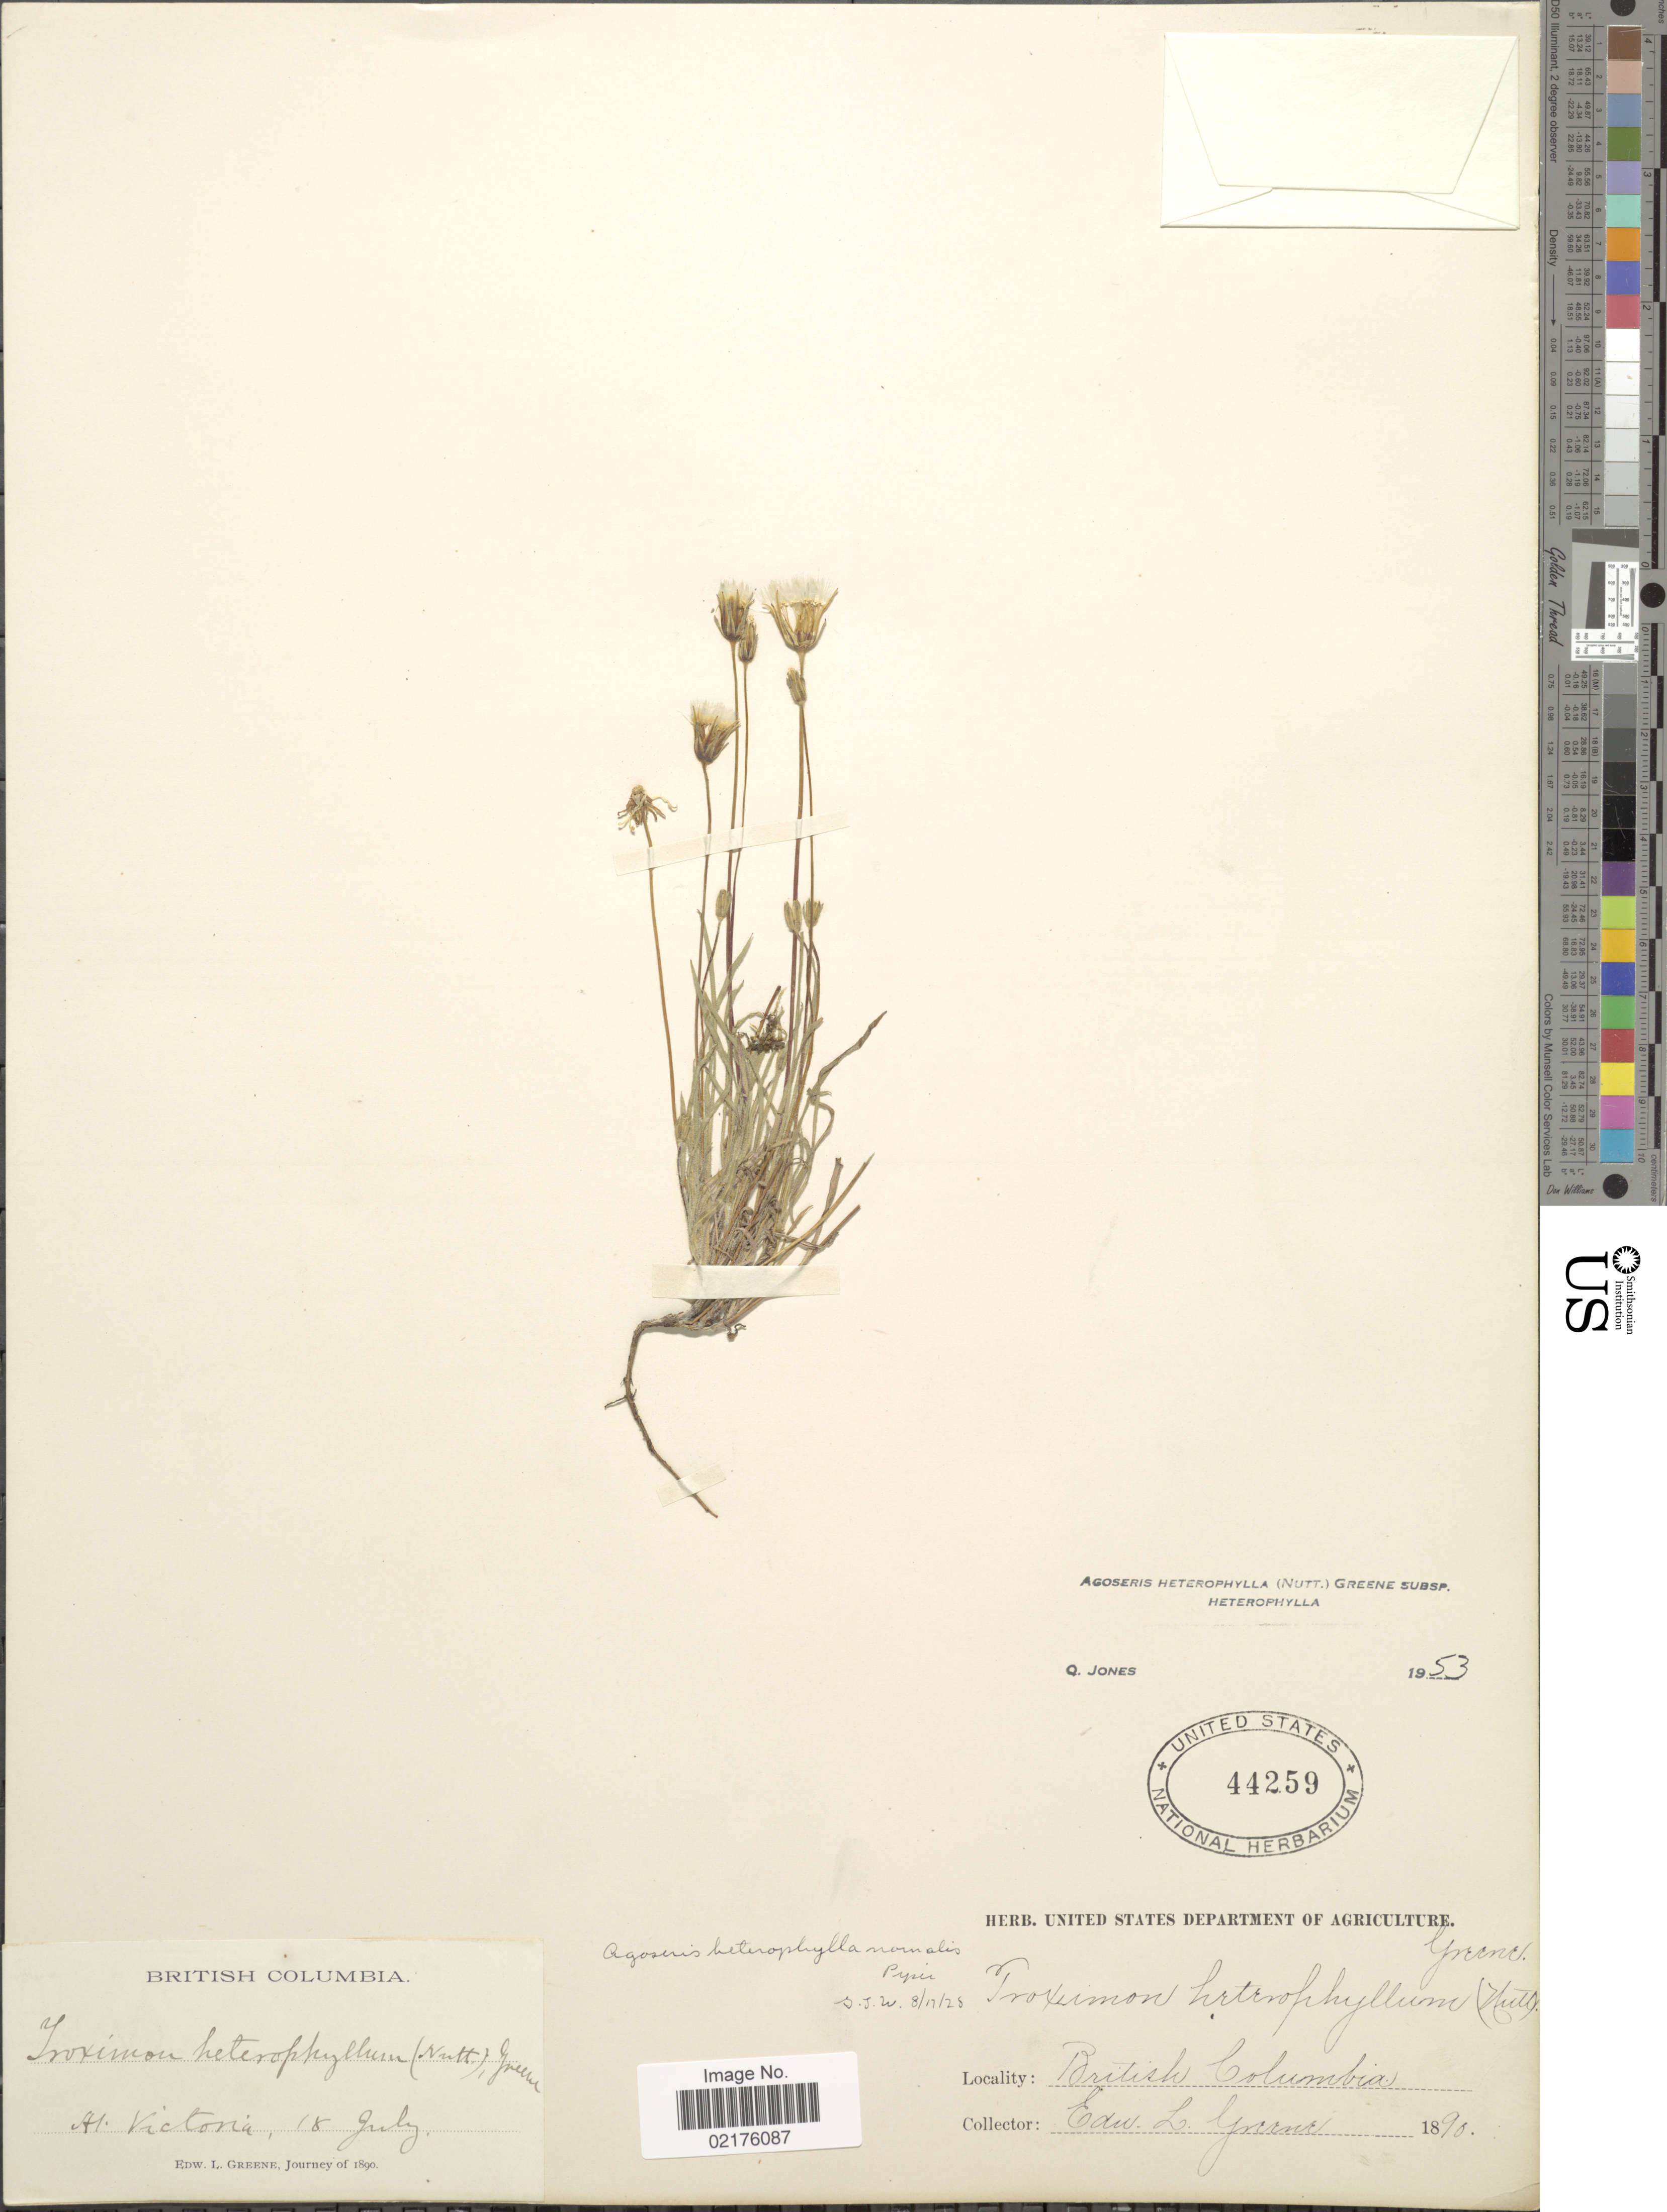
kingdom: Plantae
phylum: Tracheophyta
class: Magnoliopsida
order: Asterales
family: Asteraceae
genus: Agoseris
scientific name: Agoseris heterophylla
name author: (Nutt.) Greene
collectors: E. L. Greene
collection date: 1890-07-18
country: Canada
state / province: British Columbia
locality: St. Victoria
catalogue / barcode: US 44259